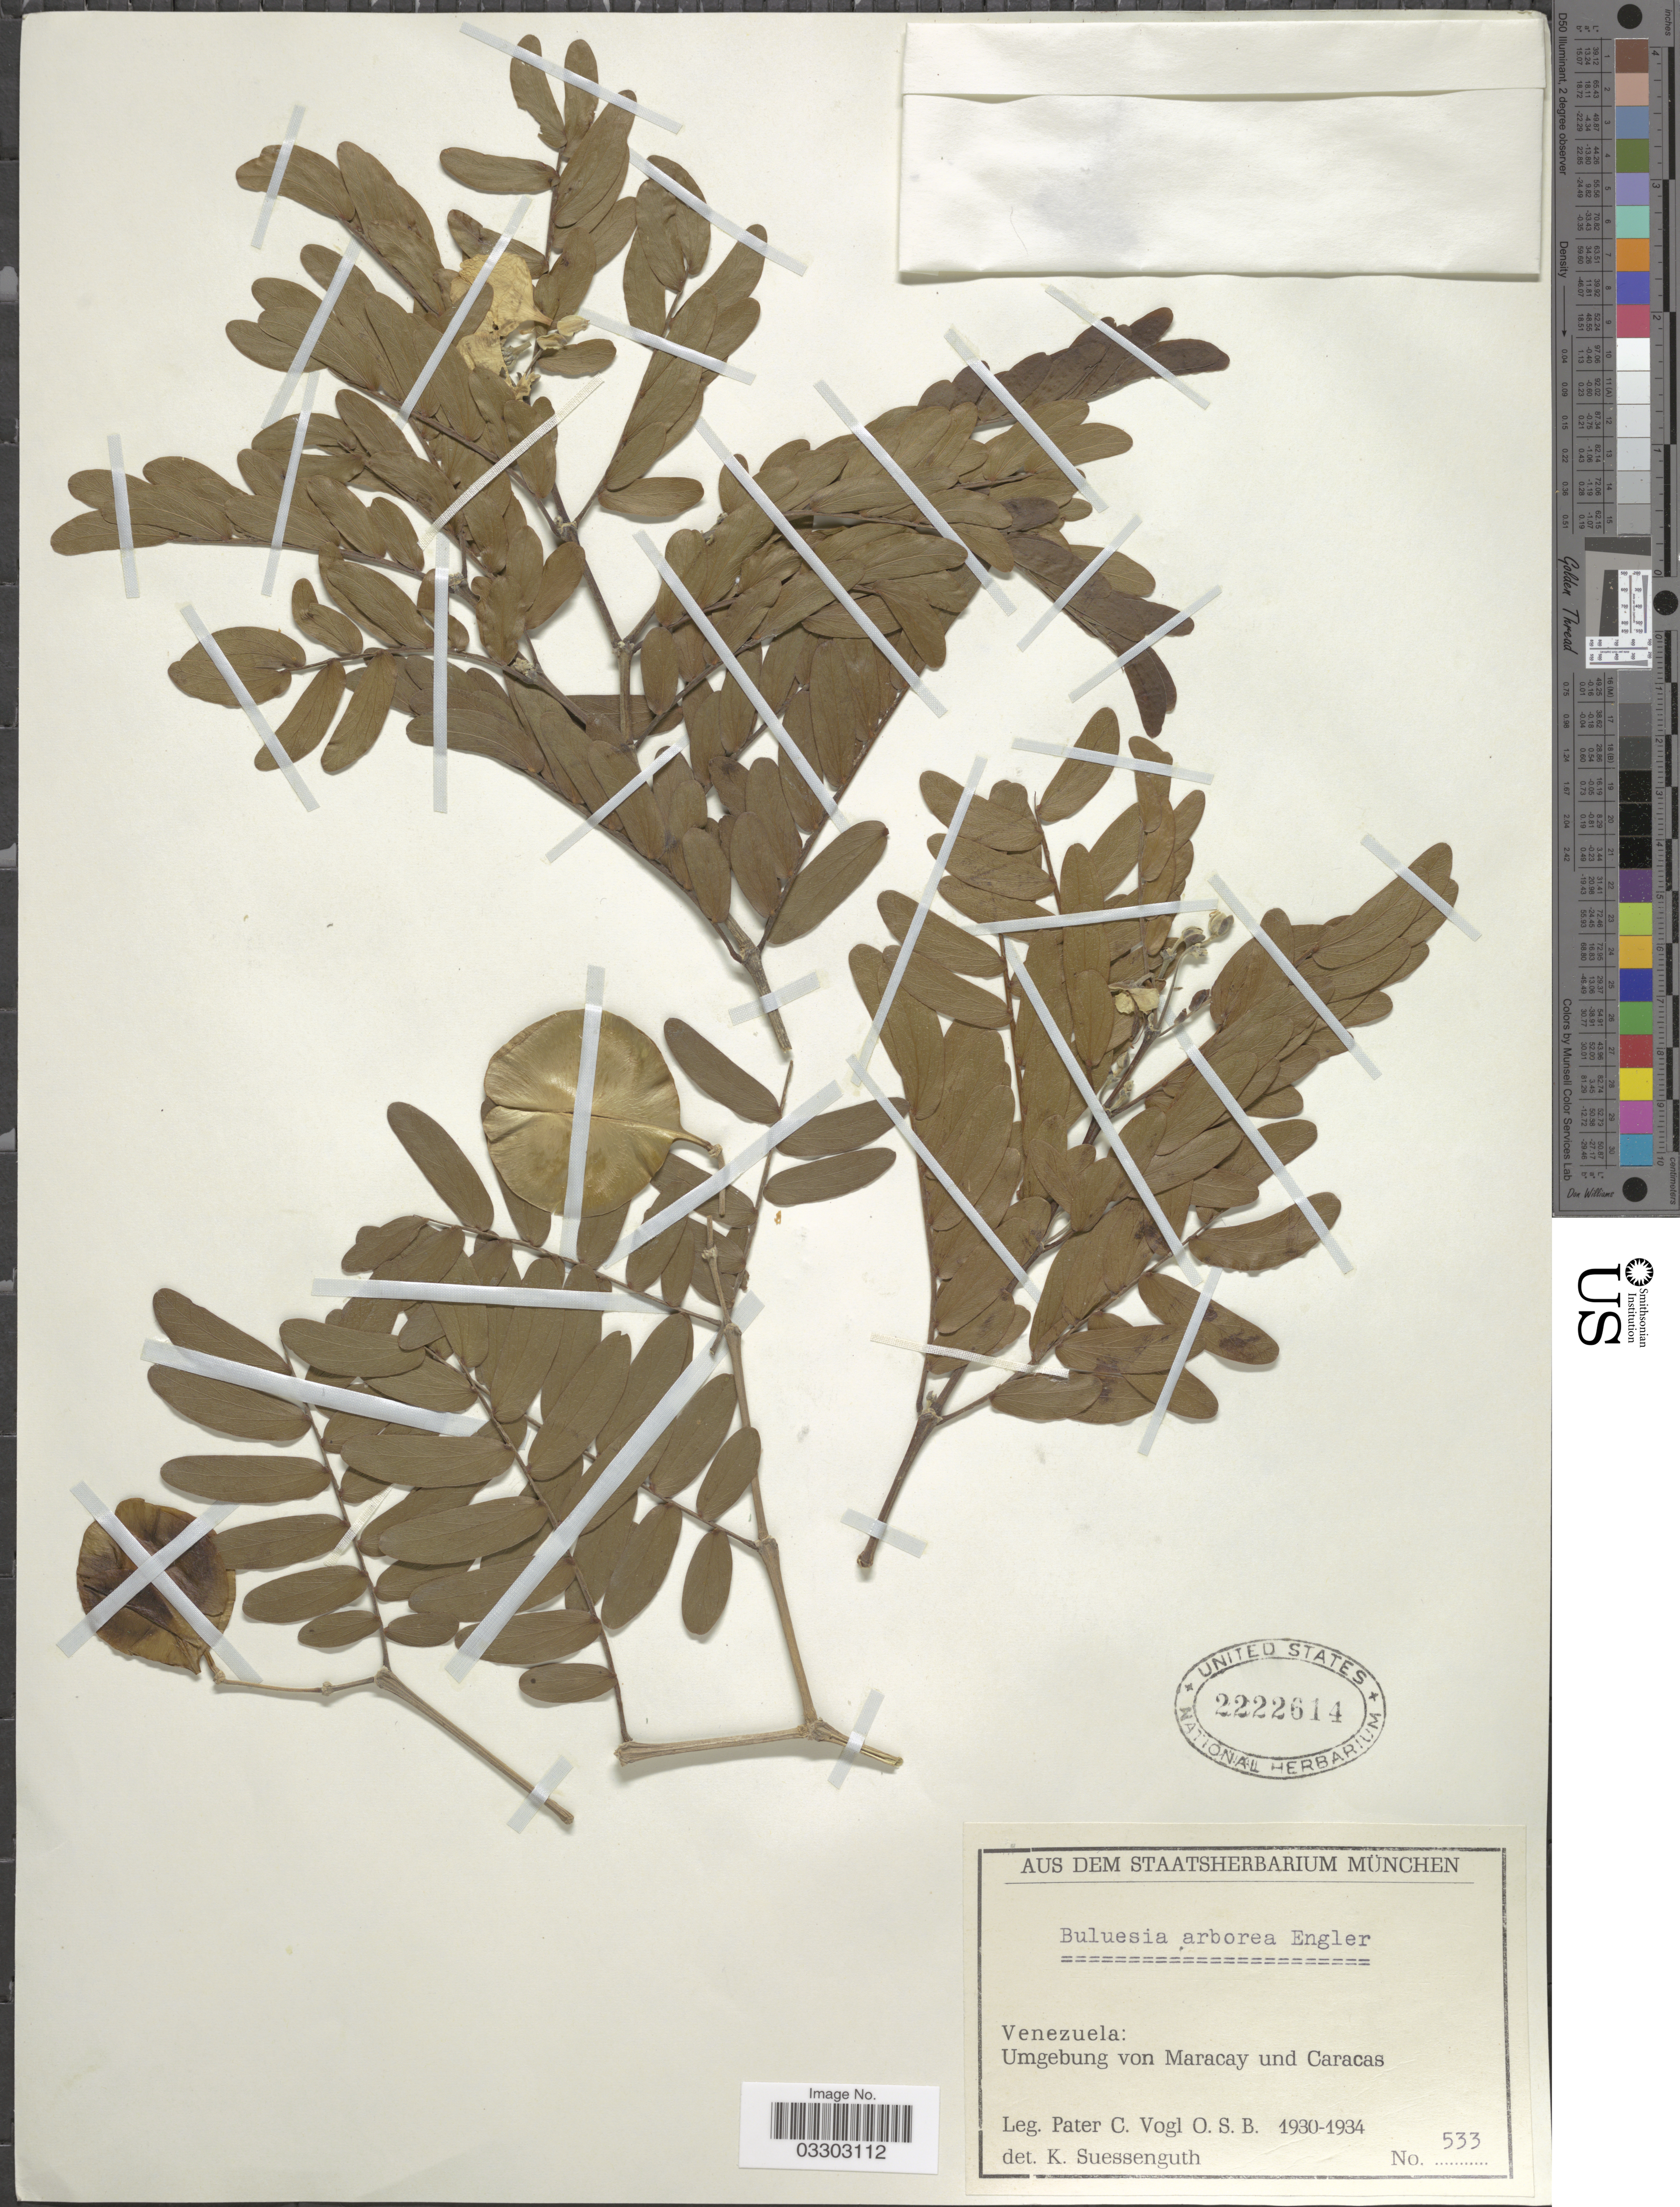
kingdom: Plantae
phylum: Tracheophyta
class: Magnoliopsida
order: Zygophyllales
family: Zygophyllaceae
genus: Gonopterodendron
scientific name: Gonopterodendron arboreum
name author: (Jacq.) Godoy-Bürki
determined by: U.S. National Herbarium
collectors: P. Vogl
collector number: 533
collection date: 1930/1934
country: Venezuela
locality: Umgebung von Maracay und Caracas.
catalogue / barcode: US 2222614